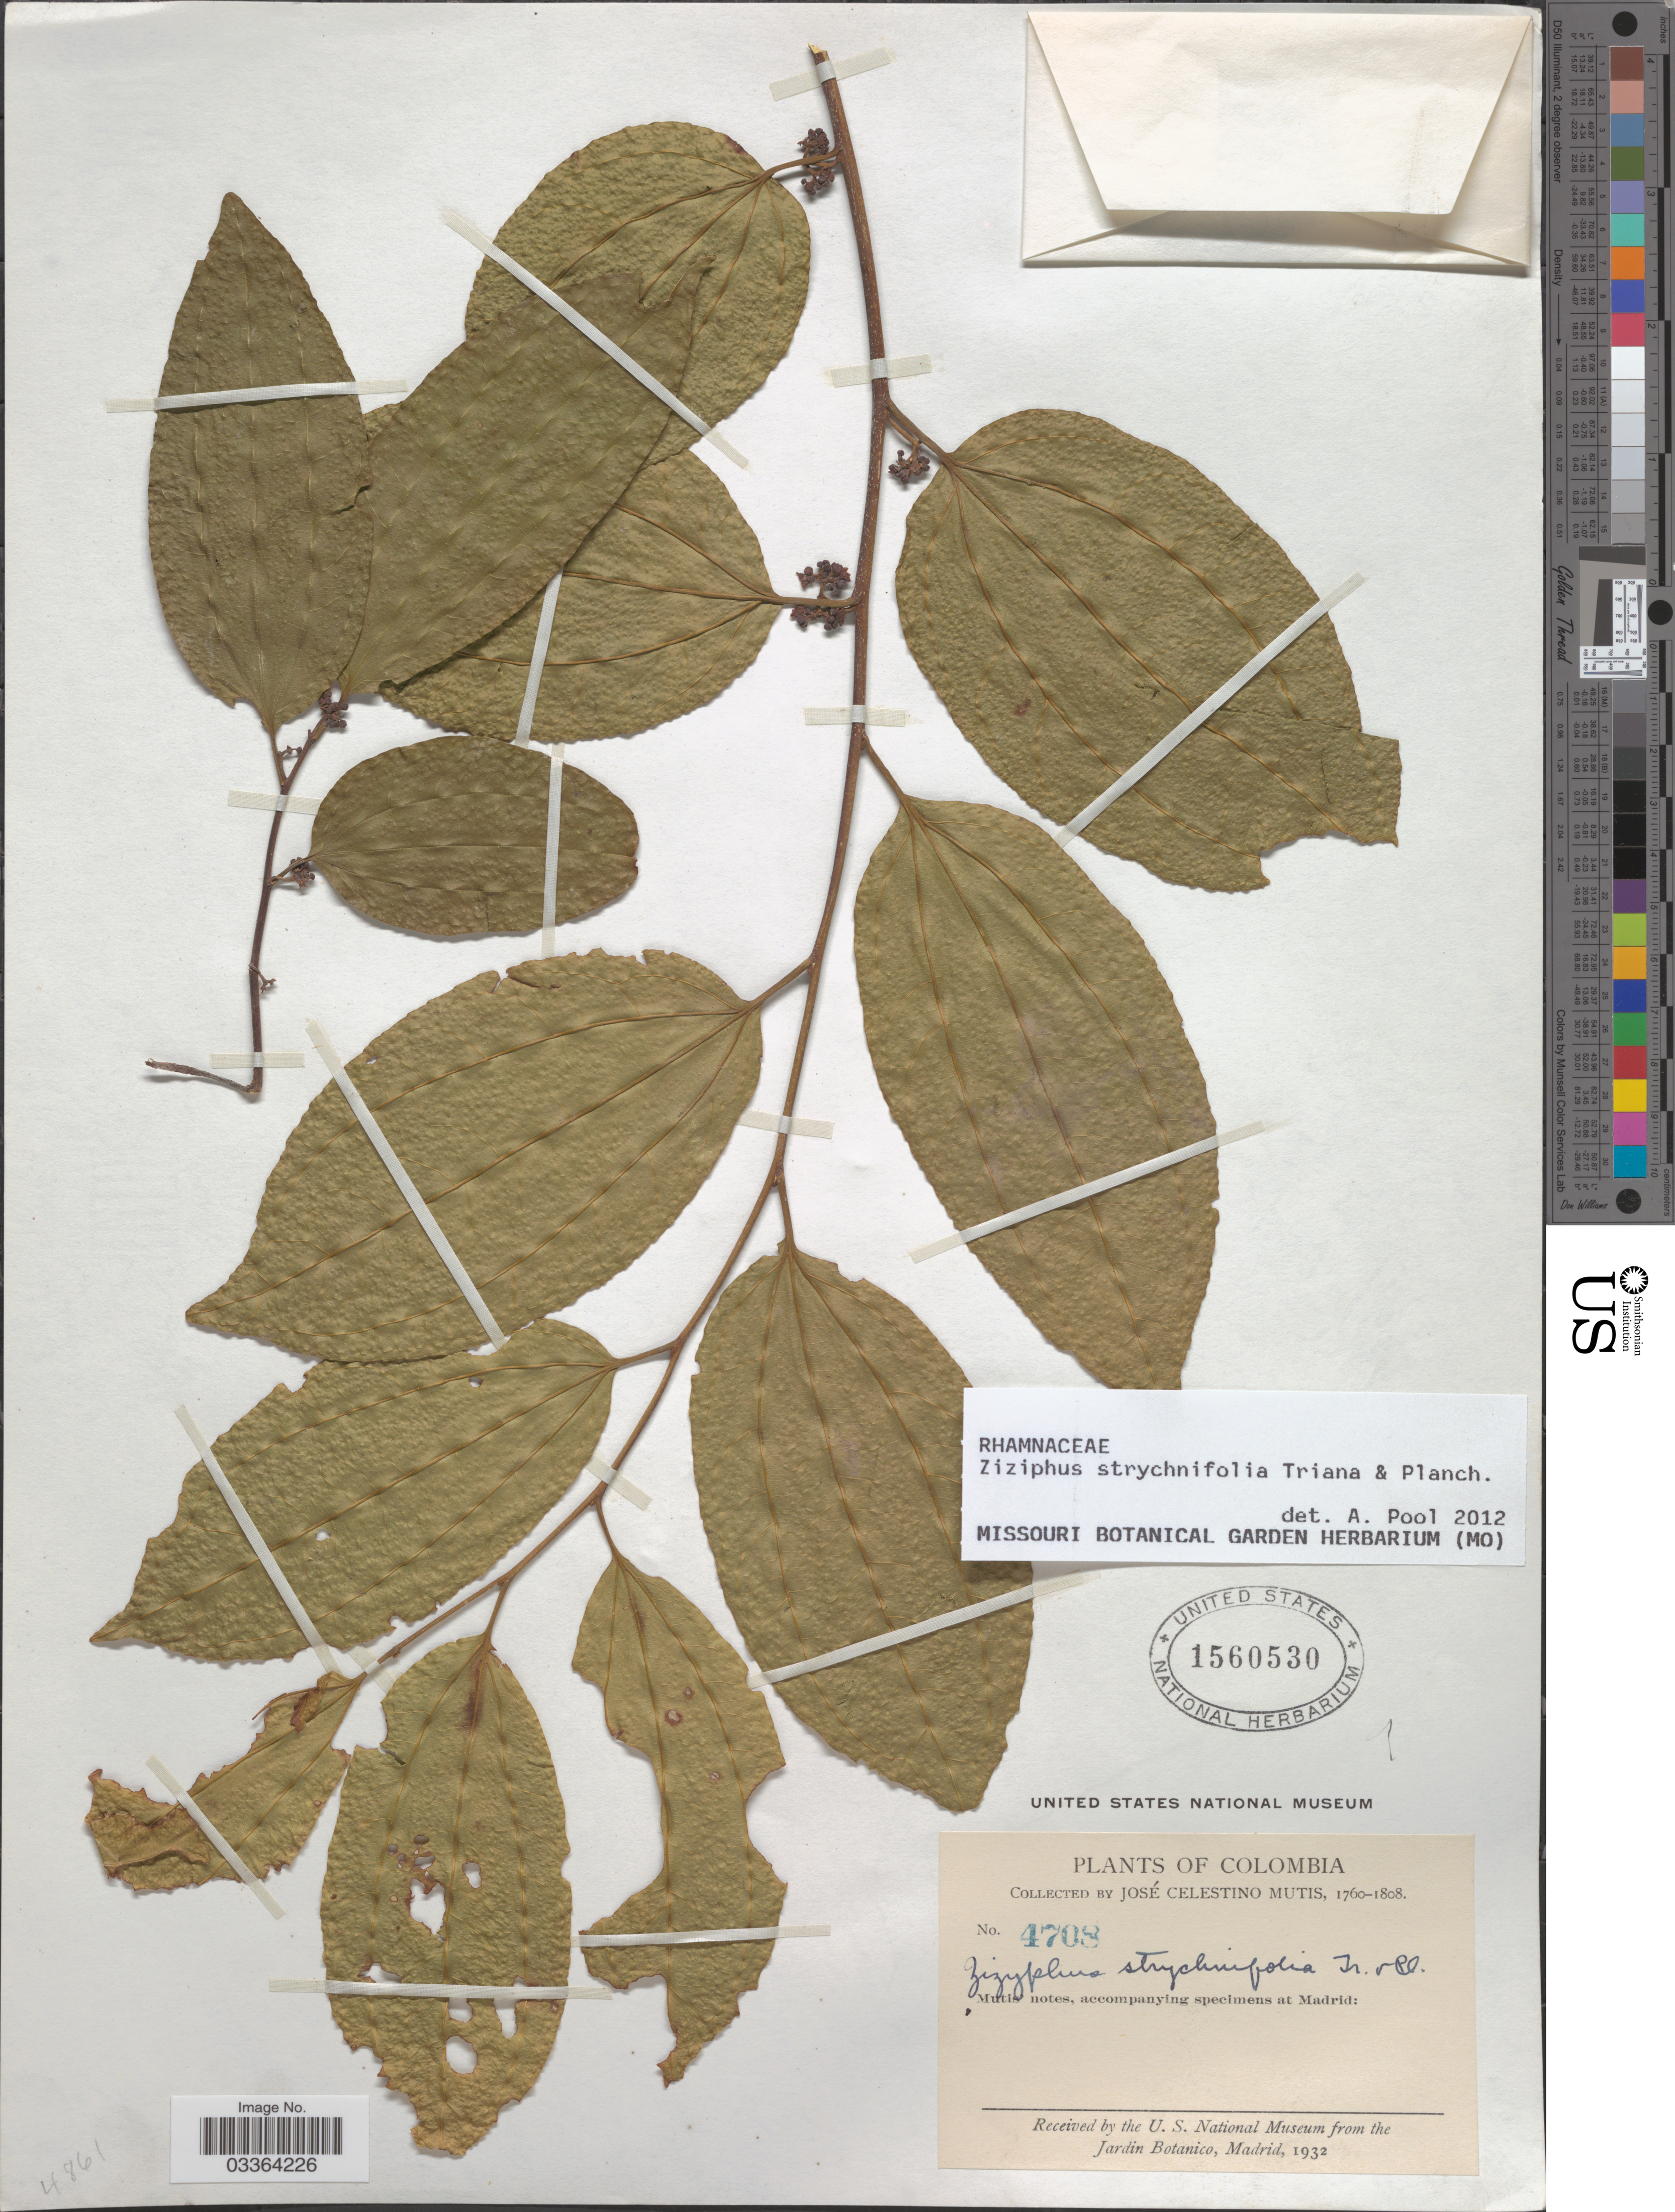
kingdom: Plantae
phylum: Tracheophyta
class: Magnoliopsida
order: Rosales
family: Rhamnaceae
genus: Sarcomphalus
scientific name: Sarcomphalus strychnifolius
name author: (Triana & Planch.) Hauenschild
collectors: J. C. B. Mutis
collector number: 4708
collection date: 1760/1808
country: Colombia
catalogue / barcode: US 1560530